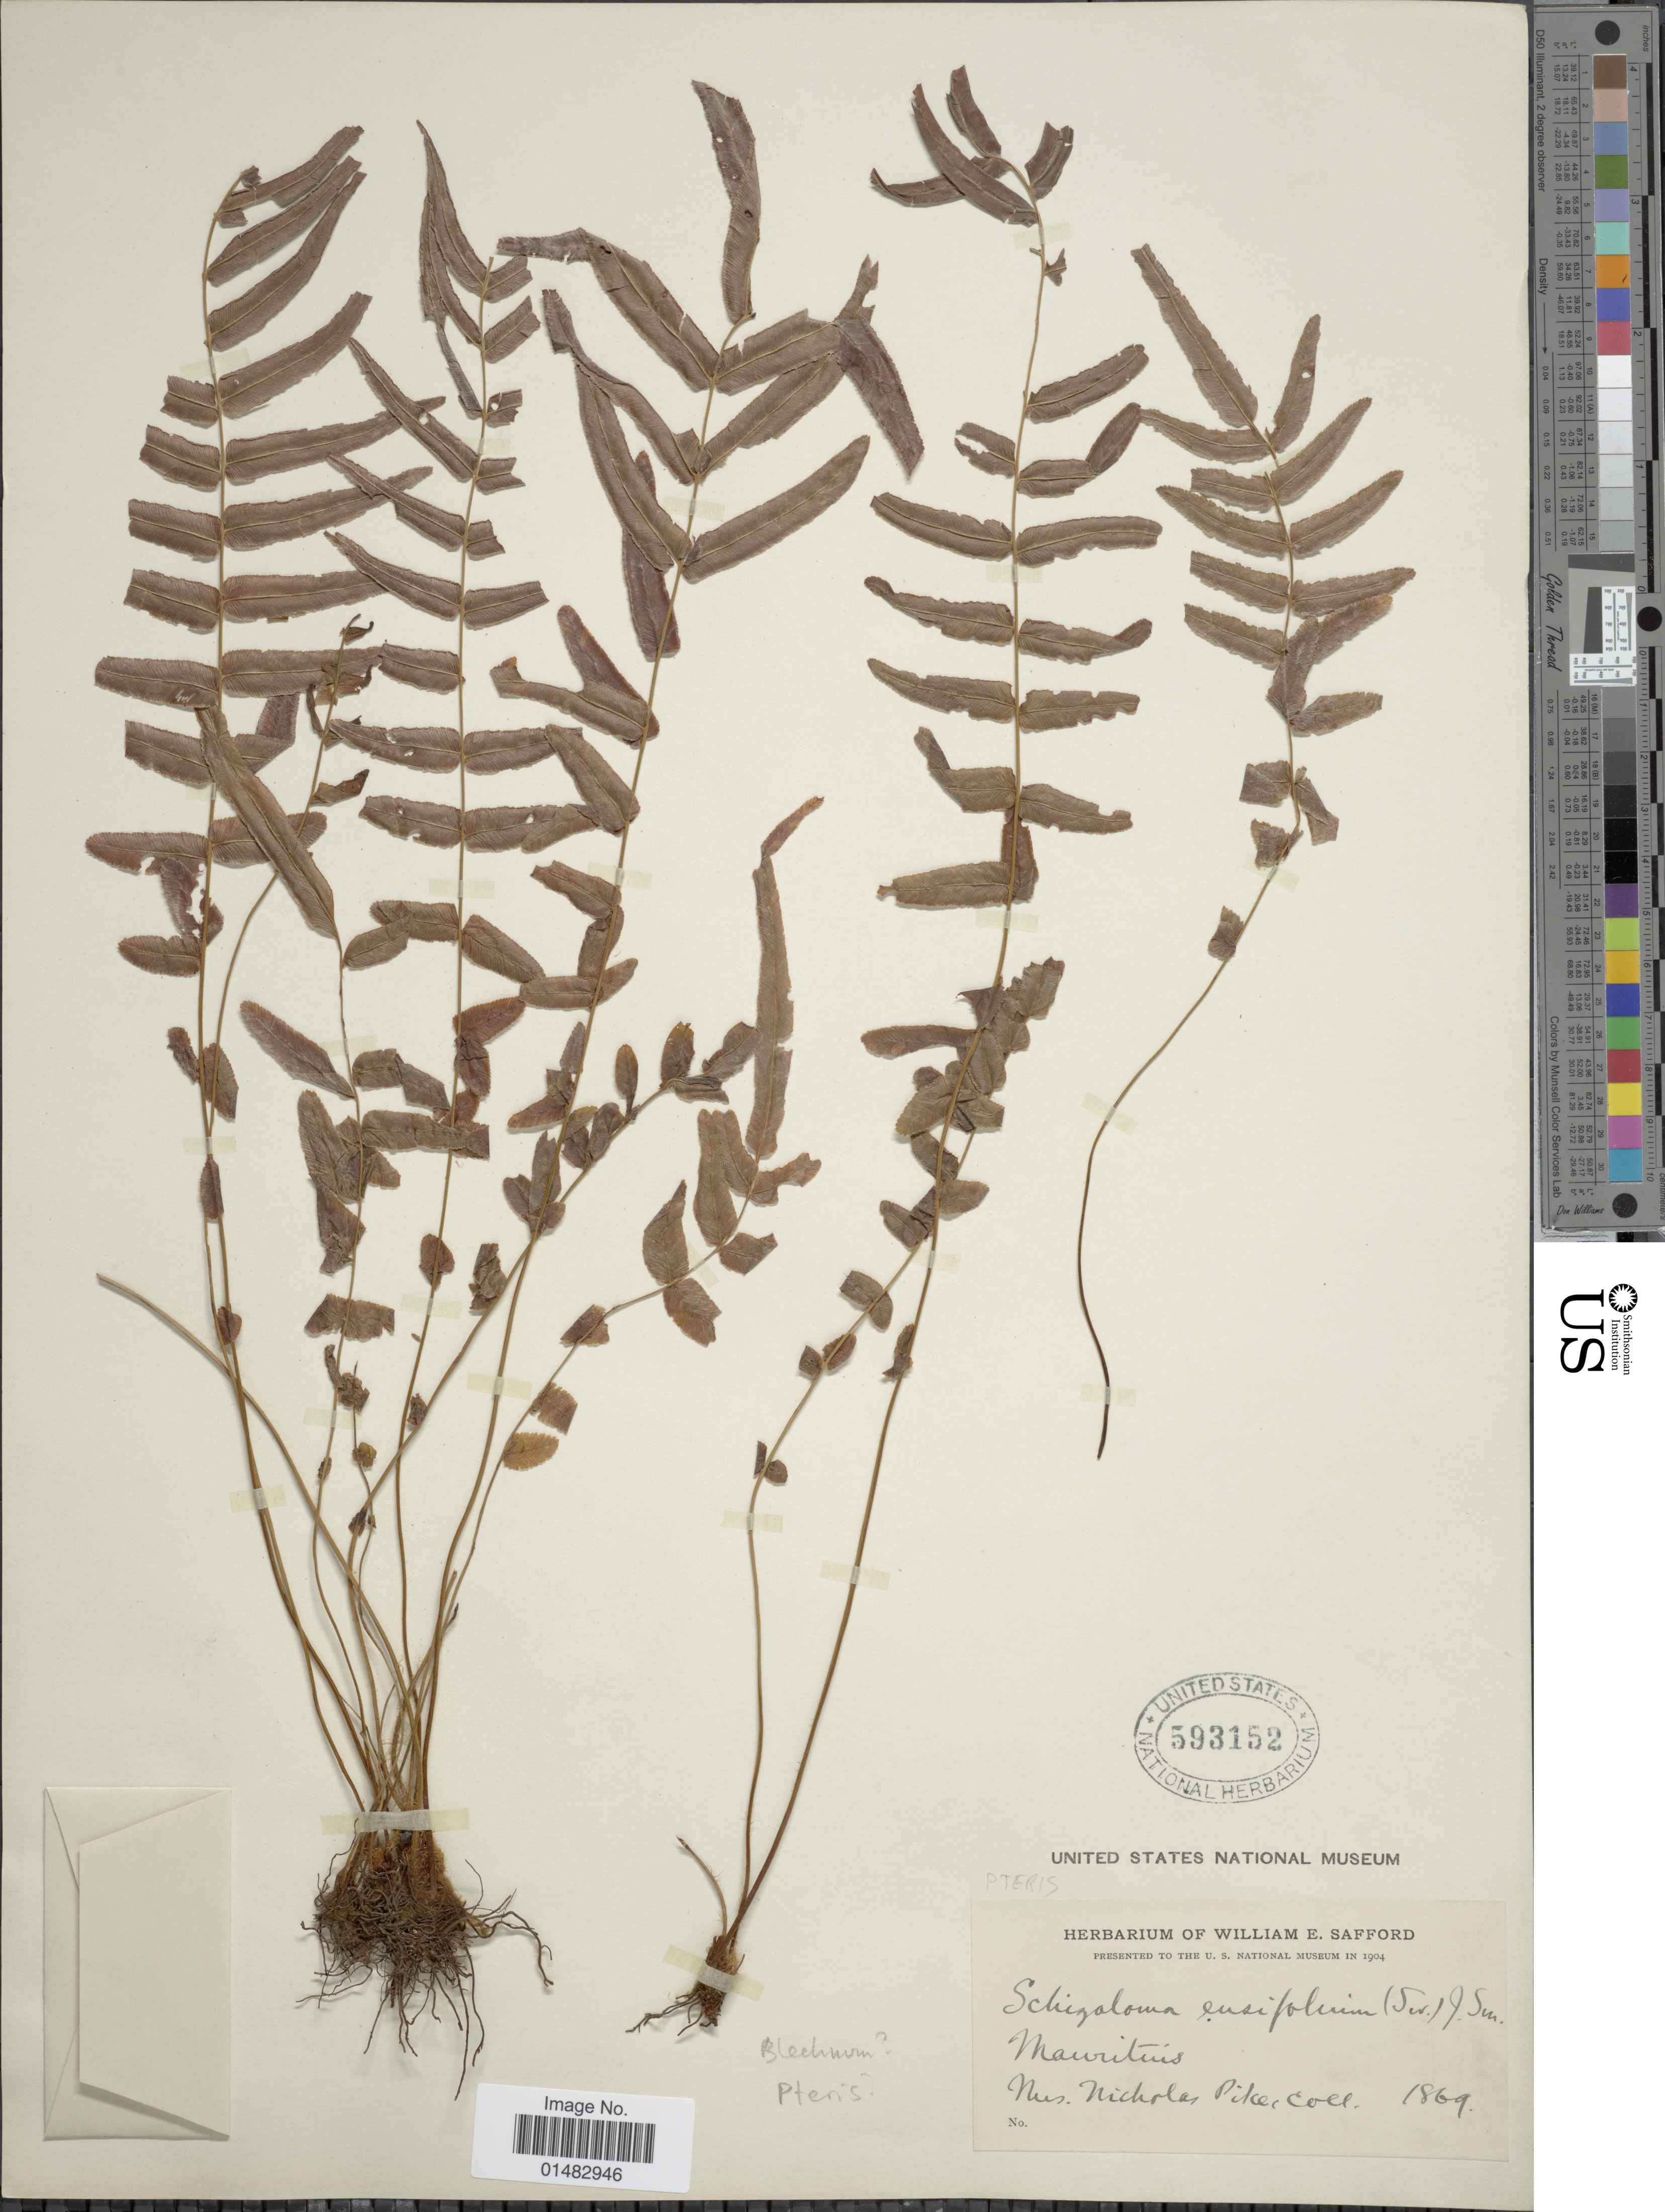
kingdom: Plantae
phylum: Tracheophyta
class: Polypodiopsida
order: Polypodiales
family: Pteridaceae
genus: Pteris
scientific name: Pteris sp.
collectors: N. Pike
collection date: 1869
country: Mauritius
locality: Mauritius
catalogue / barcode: US 593152